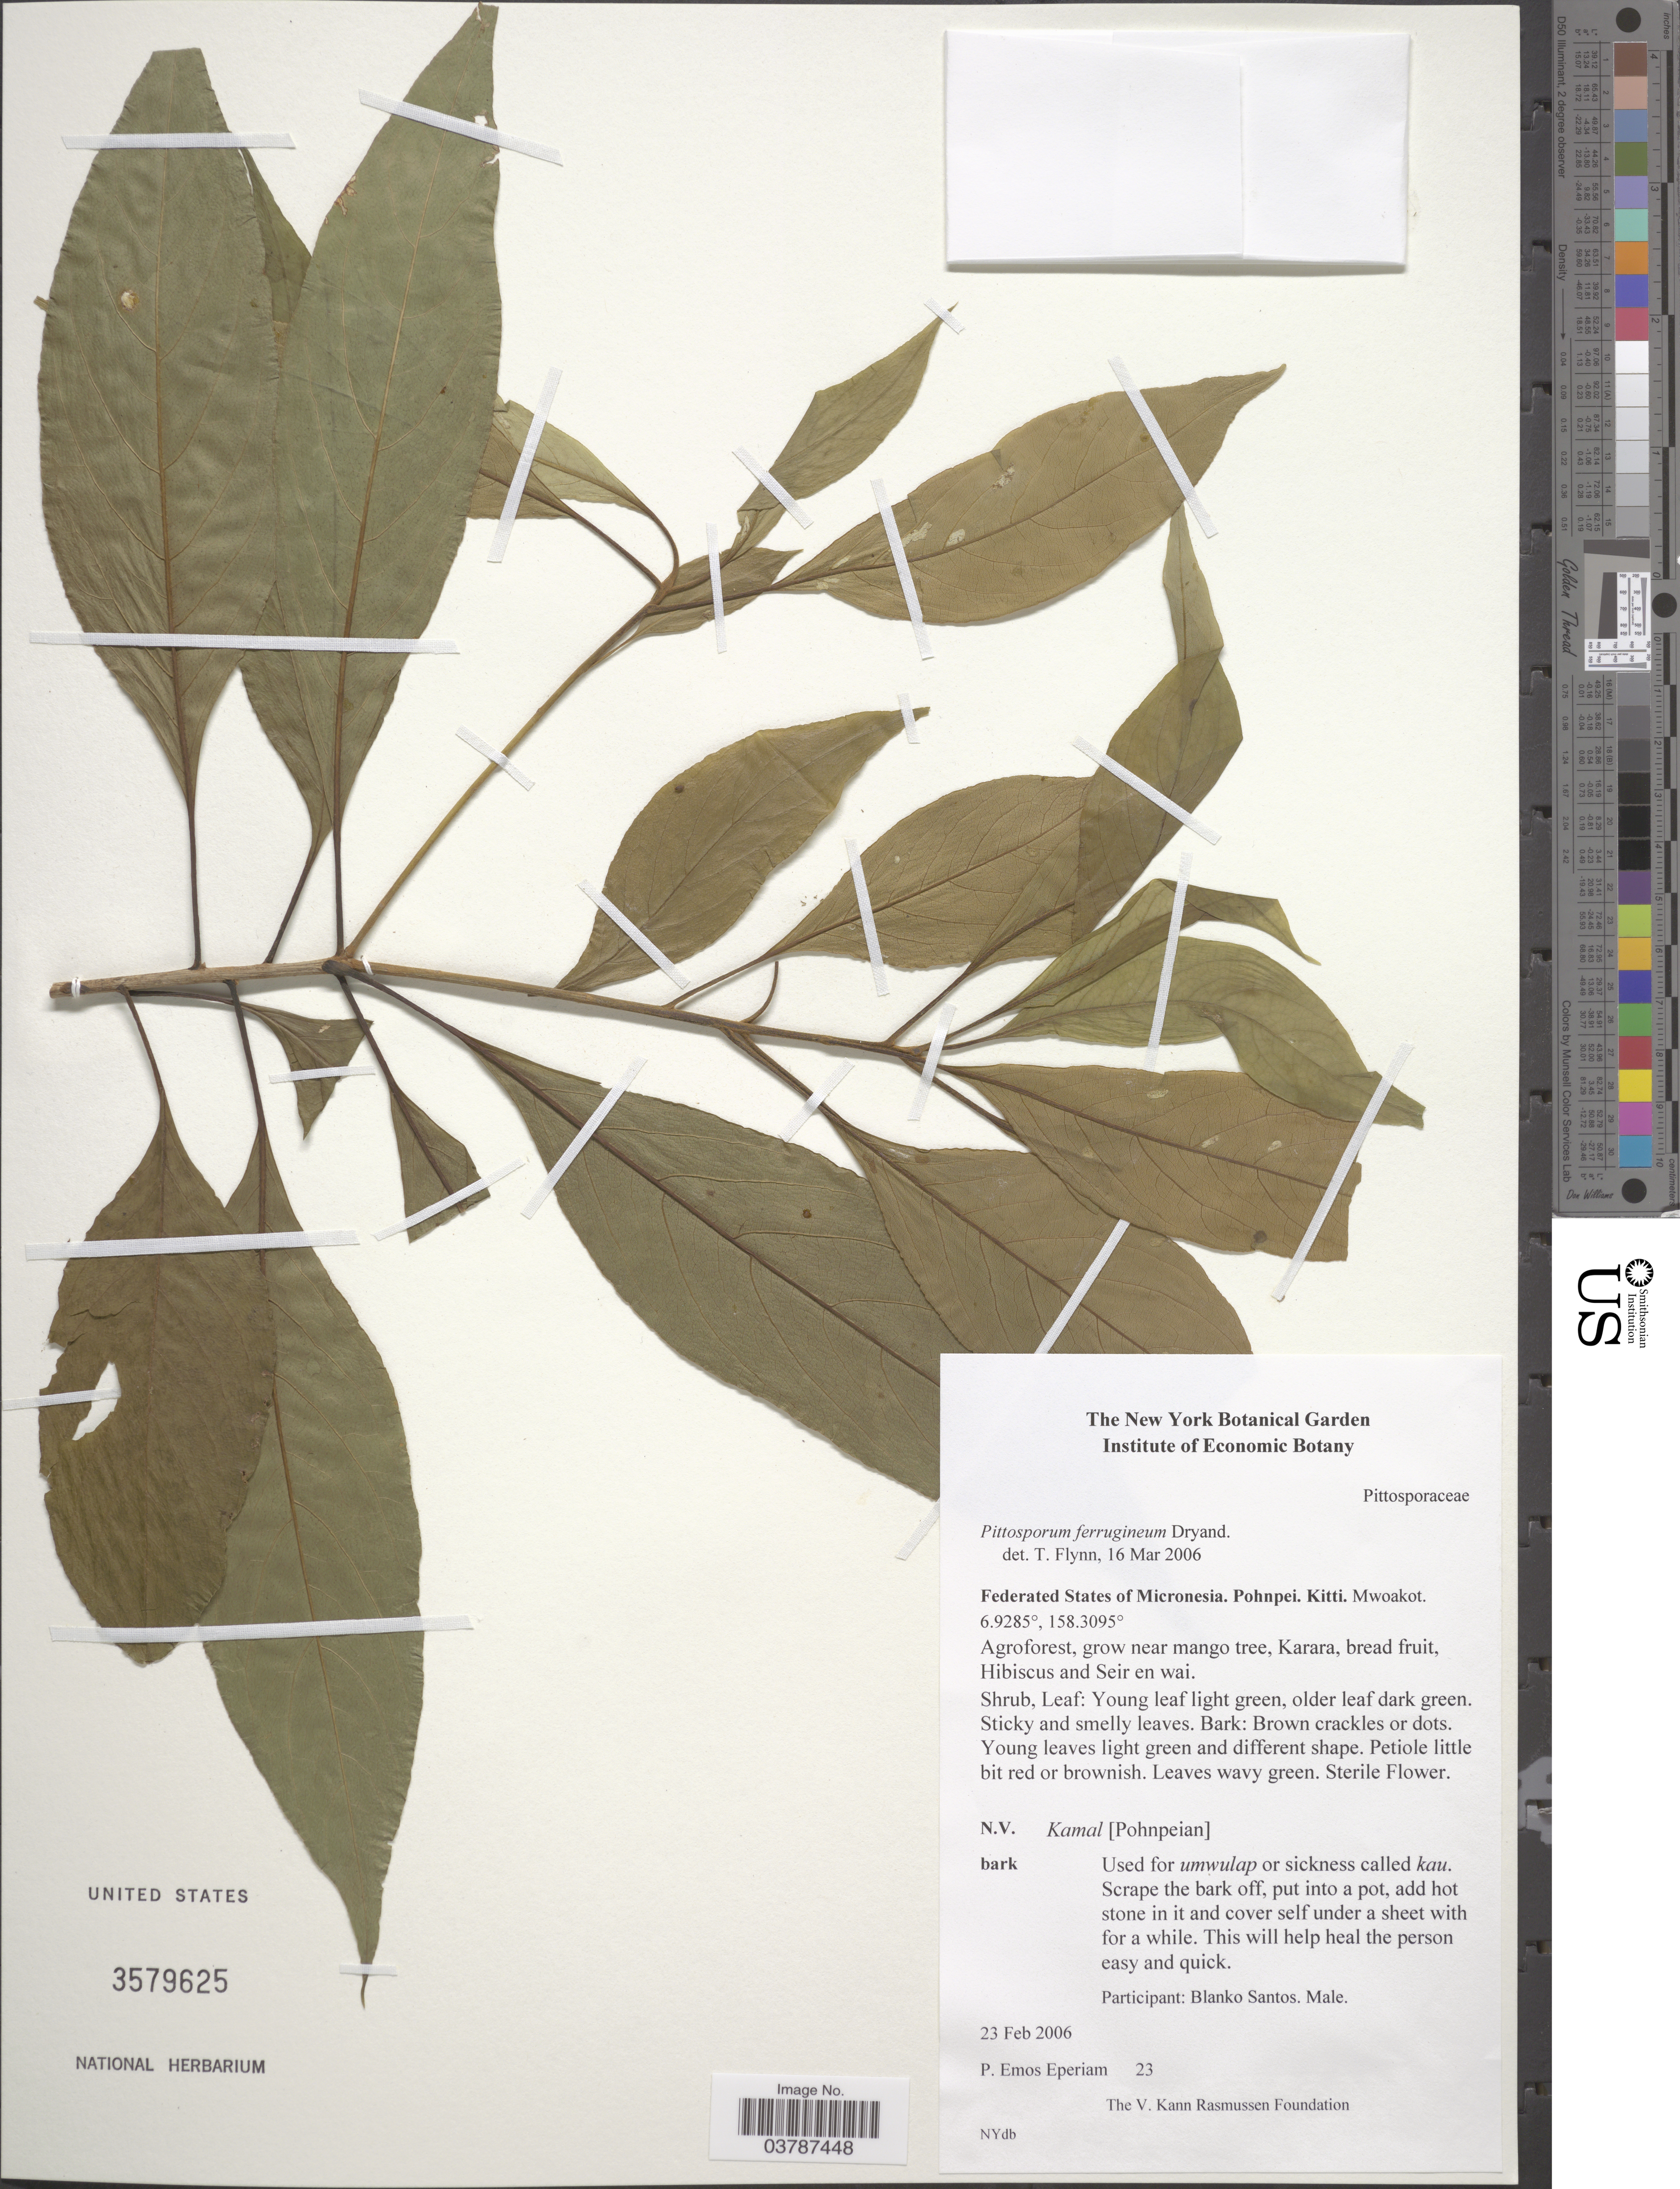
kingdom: Plantae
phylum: Tracheophyta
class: Magnoliopsida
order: Apiales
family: Pittosporaceae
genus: Pittosporum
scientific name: Pittosporum ferrugineum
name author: Dryand. ex Aiton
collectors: P. Eperiam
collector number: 23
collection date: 2006-02-23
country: Micronesia, Federated States of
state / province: Pohnpei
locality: Pohnpei. Kitti. Mwoakot.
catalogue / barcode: US 3579625